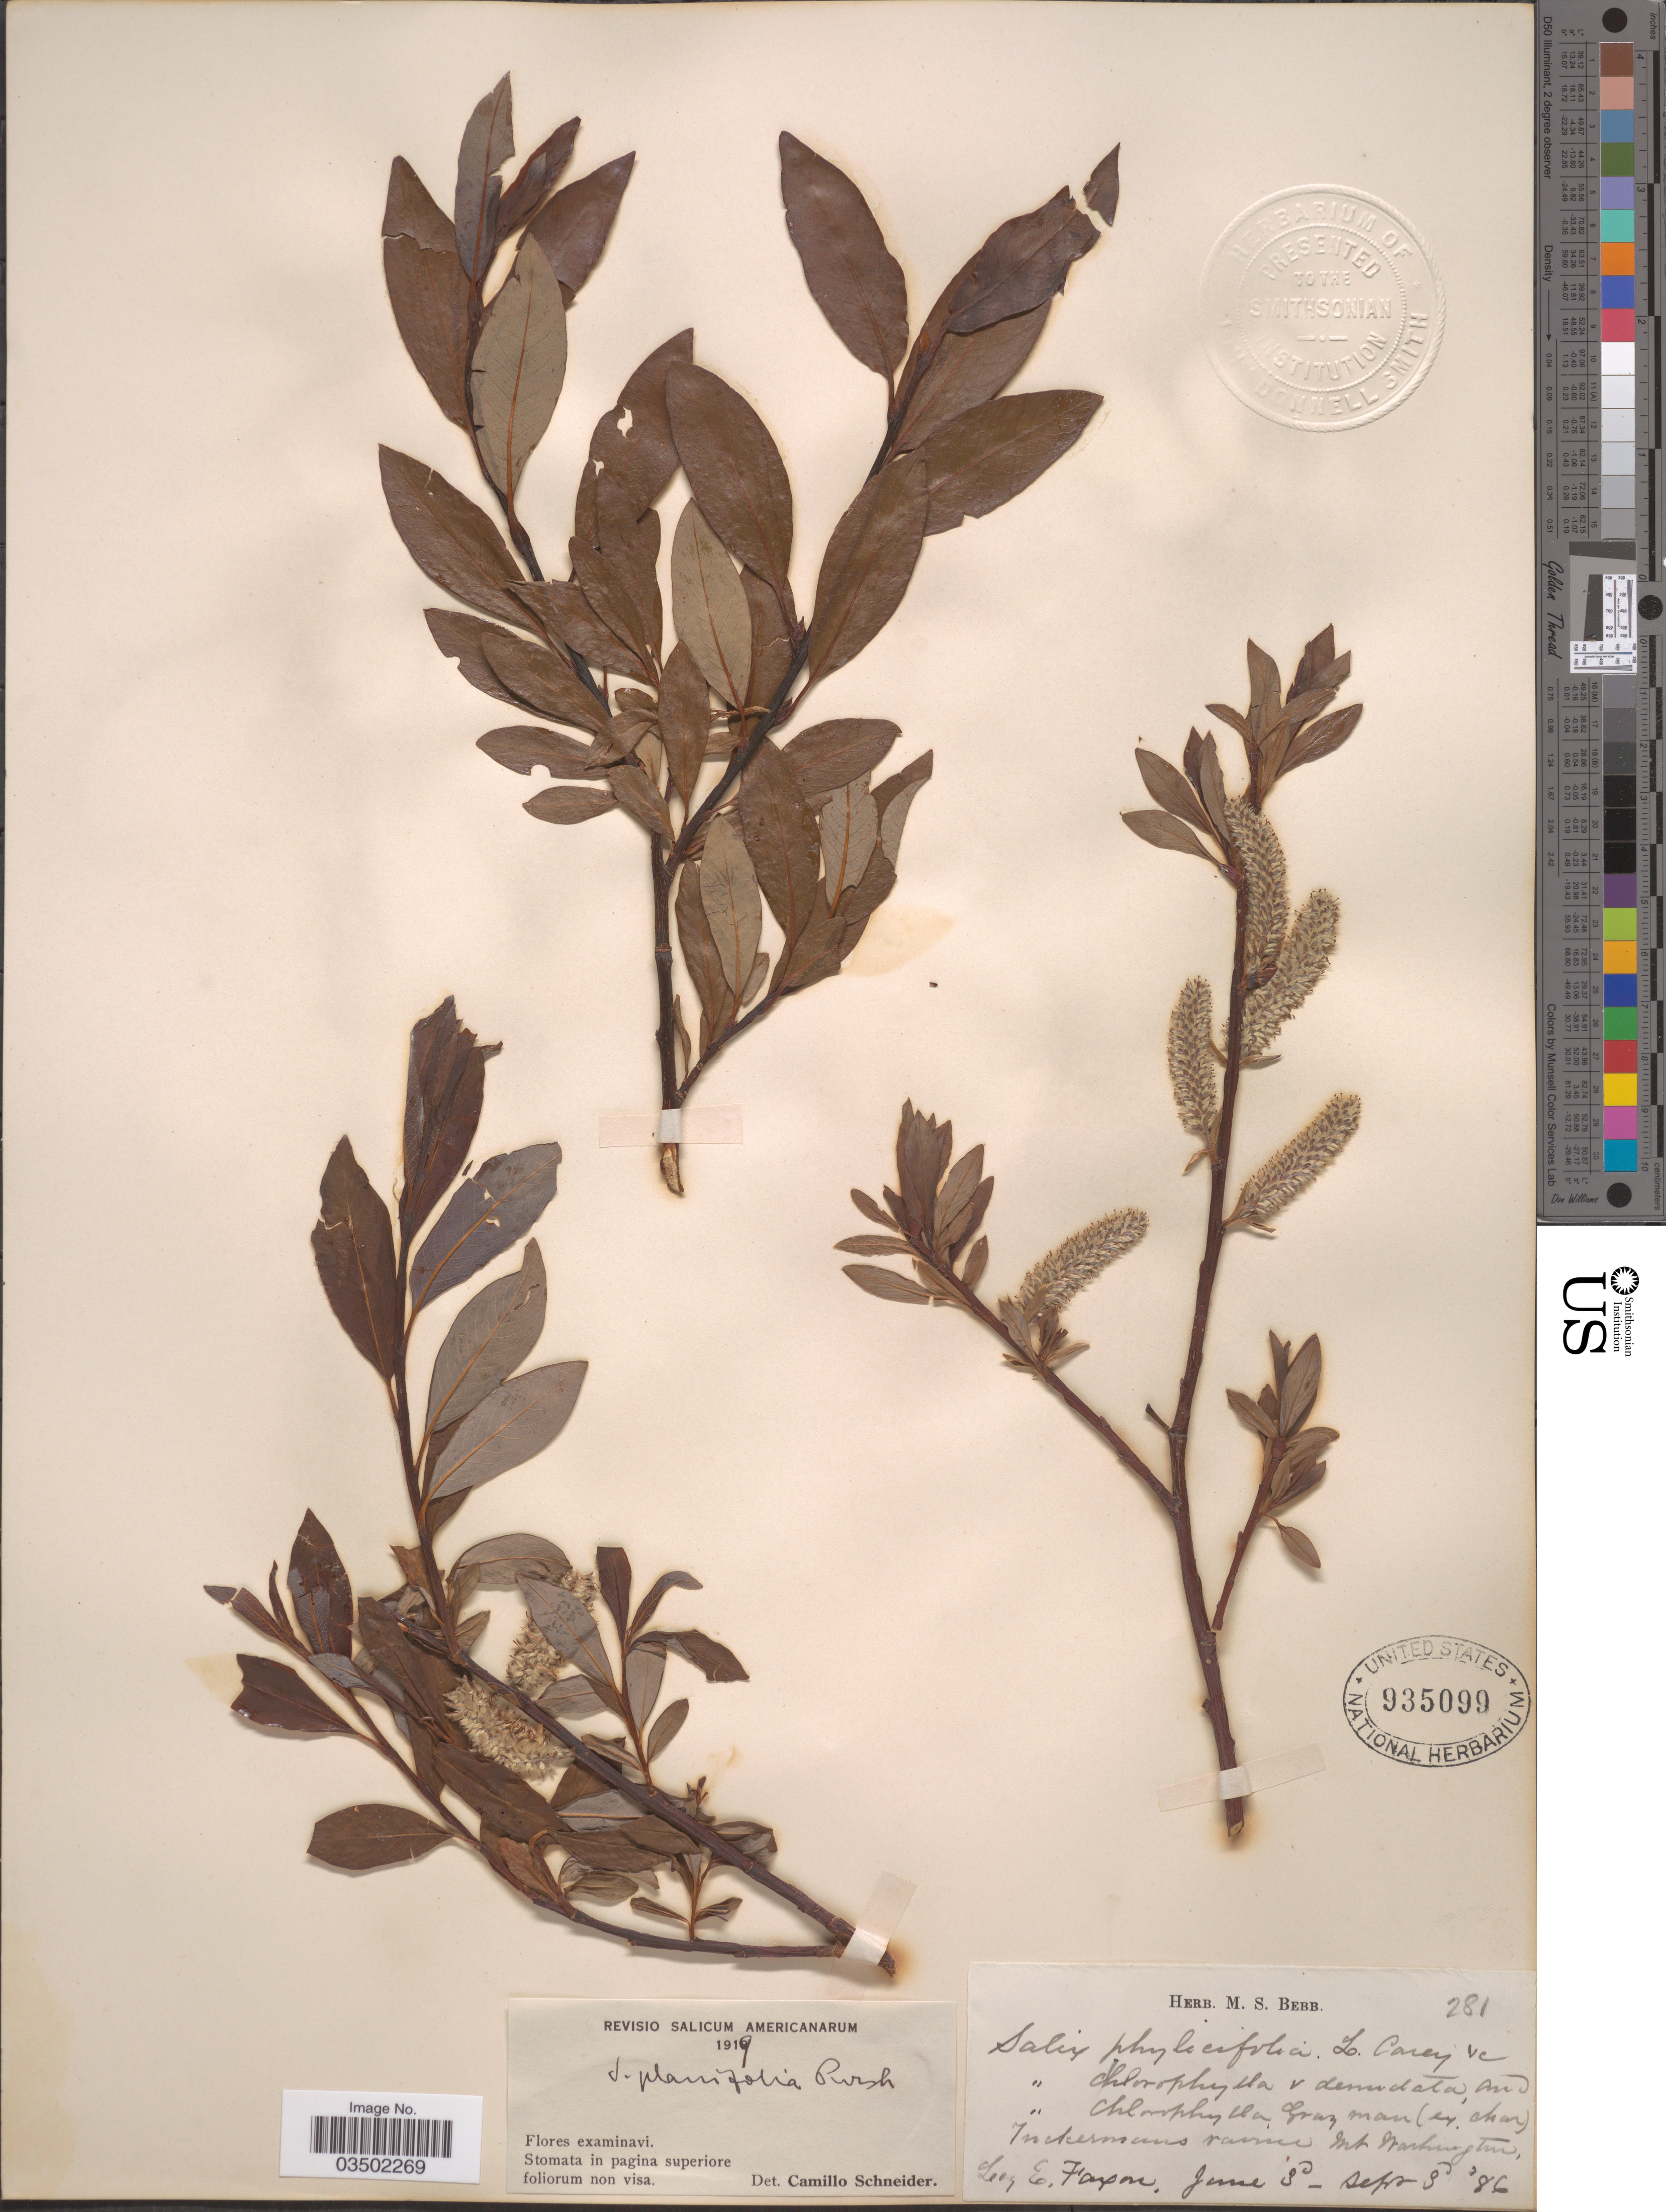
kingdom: Plantae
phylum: Tracheophyta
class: Magnoliopsida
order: Malpighiales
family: Salicaceae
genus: Salix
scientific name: Salix planifolia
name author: Pursh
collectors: E. Faxon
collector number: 281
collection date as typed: Transcribed d/m/y: 3/6/86 to 3/9/86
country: United States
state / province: New Hampshire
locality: Tuckermans ravine Mt. Washington.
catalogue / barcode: US 935099